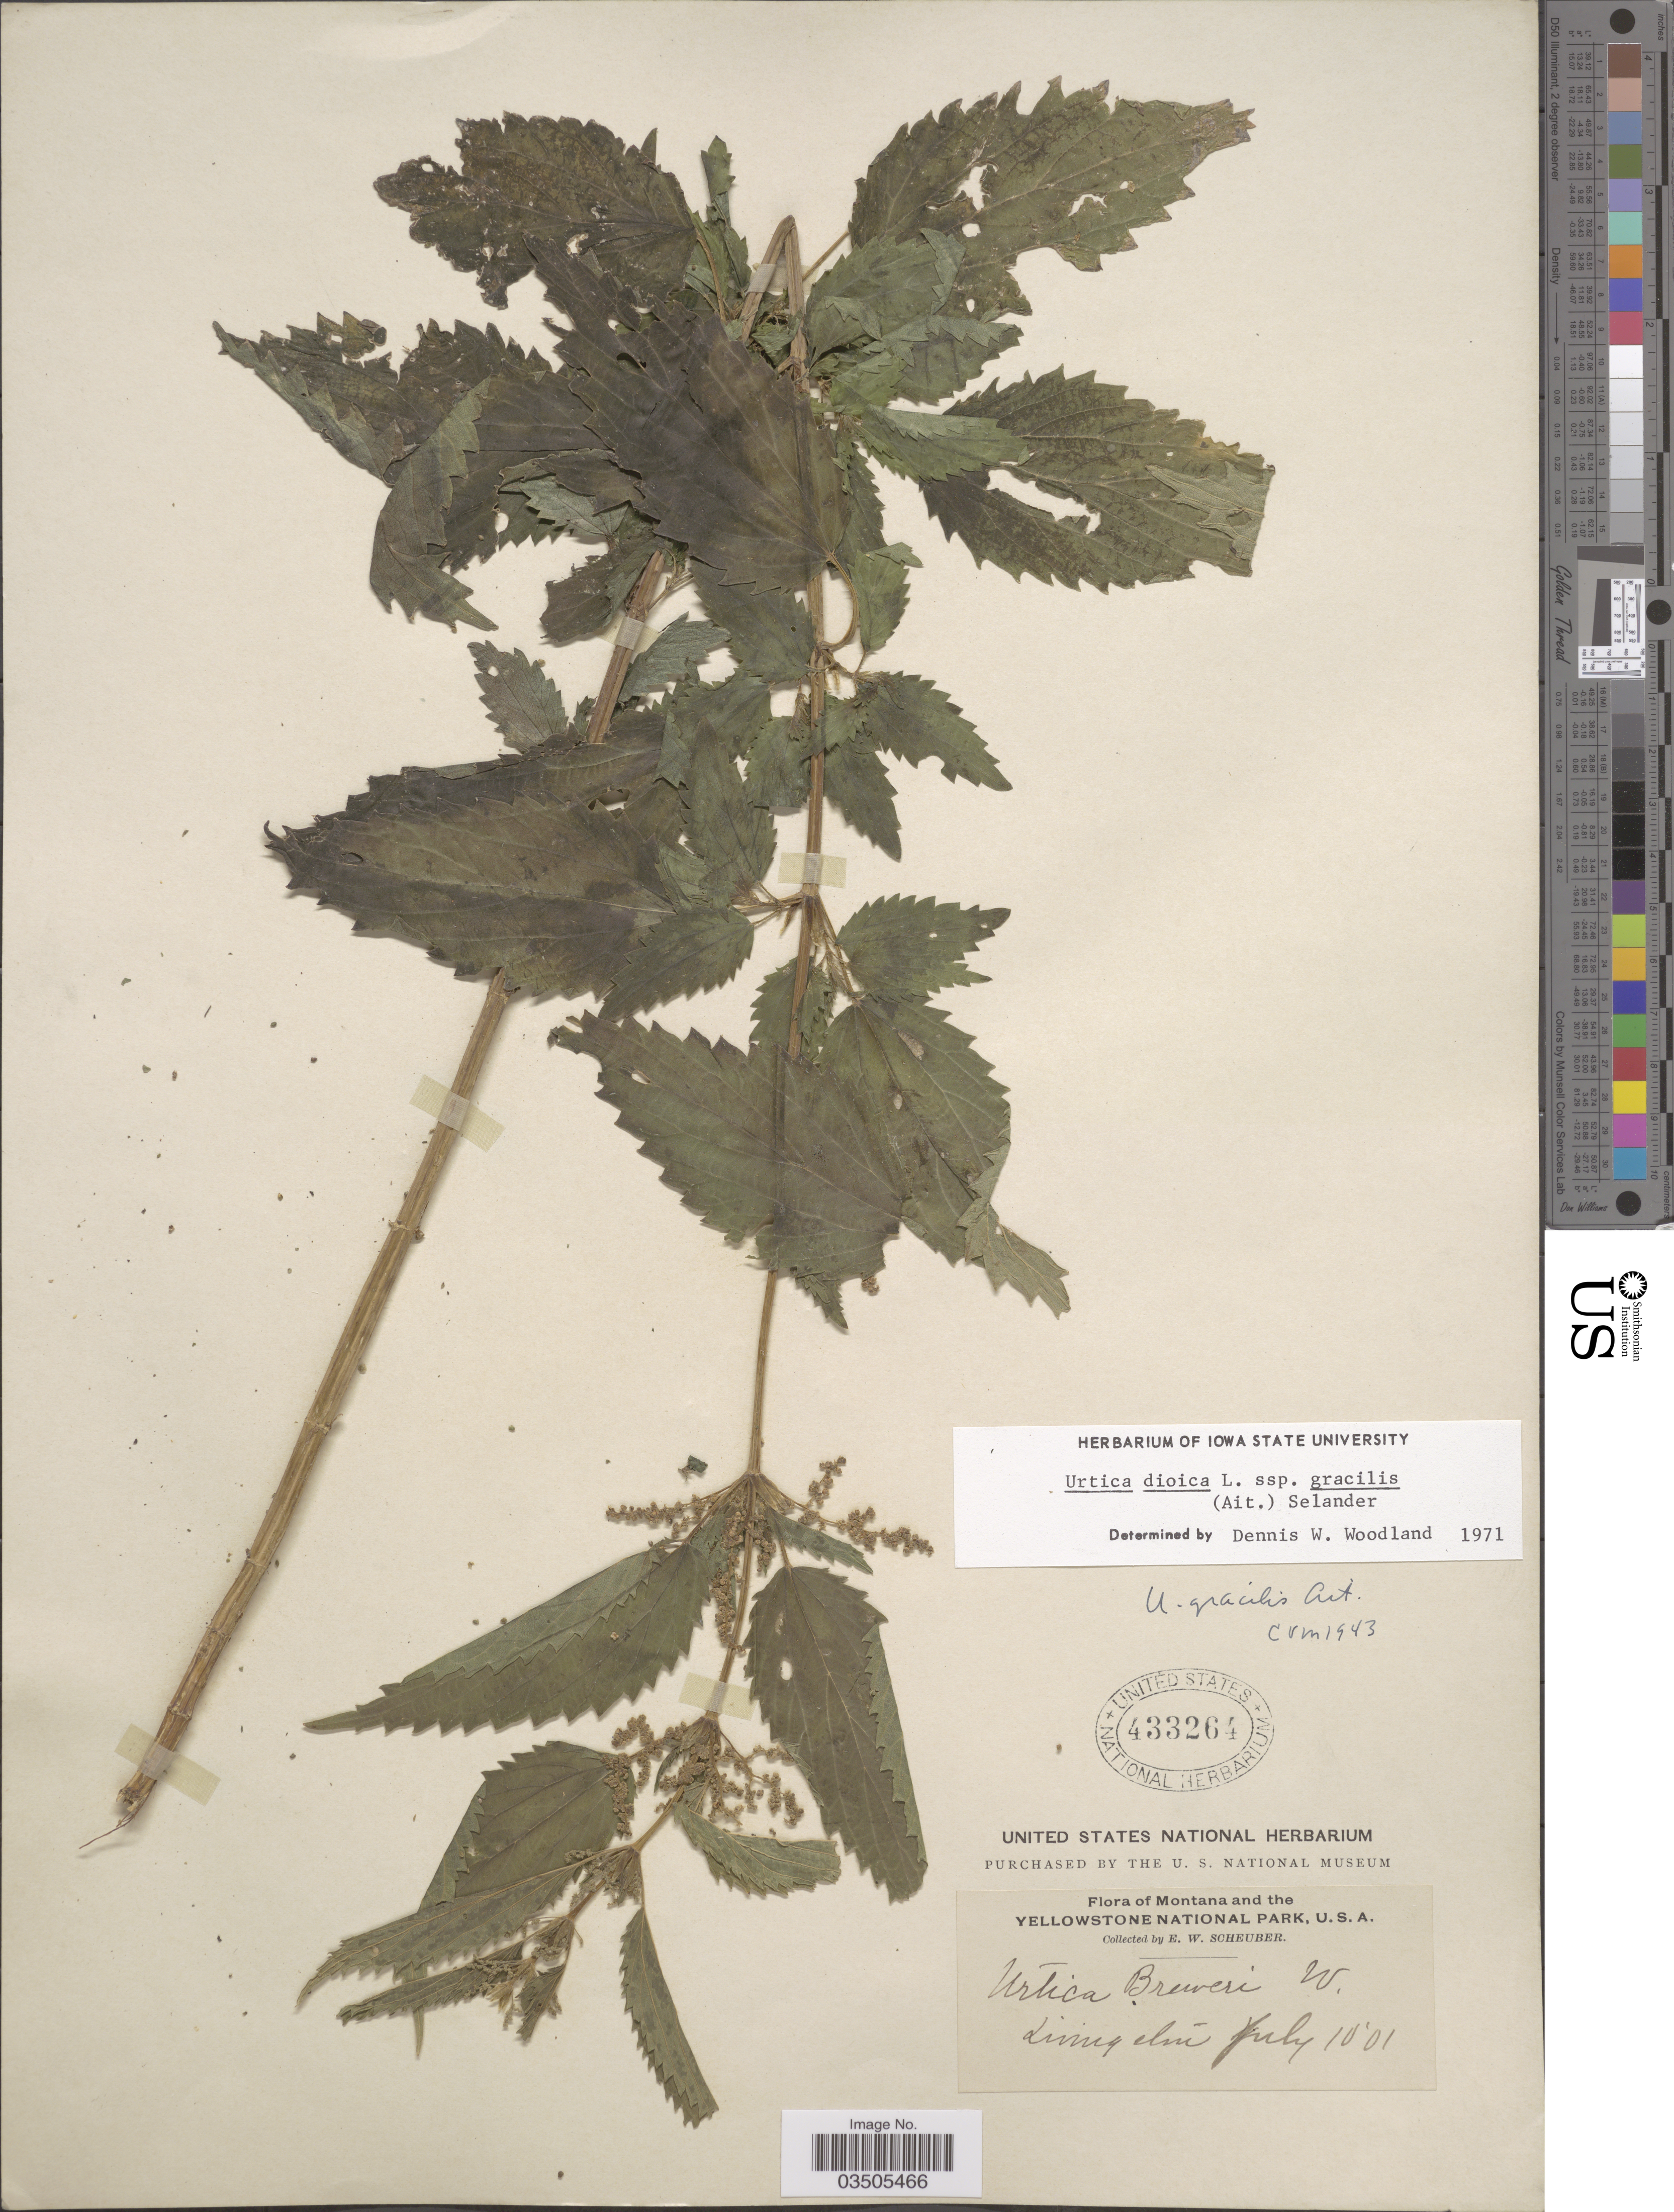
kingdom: Plantae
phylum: Tracheophyta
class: Magnoliopsida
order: Rosales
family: Urticaceae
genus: Urtica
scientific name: Urtica dioica subsp. gracilis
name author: L.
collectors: E. Scheuber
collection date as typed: Transcribed d/m/y: 10/7/1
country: United States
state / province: Montana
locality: Montana and the Yellowstone National Park. Livingston.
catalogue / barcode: US 433264